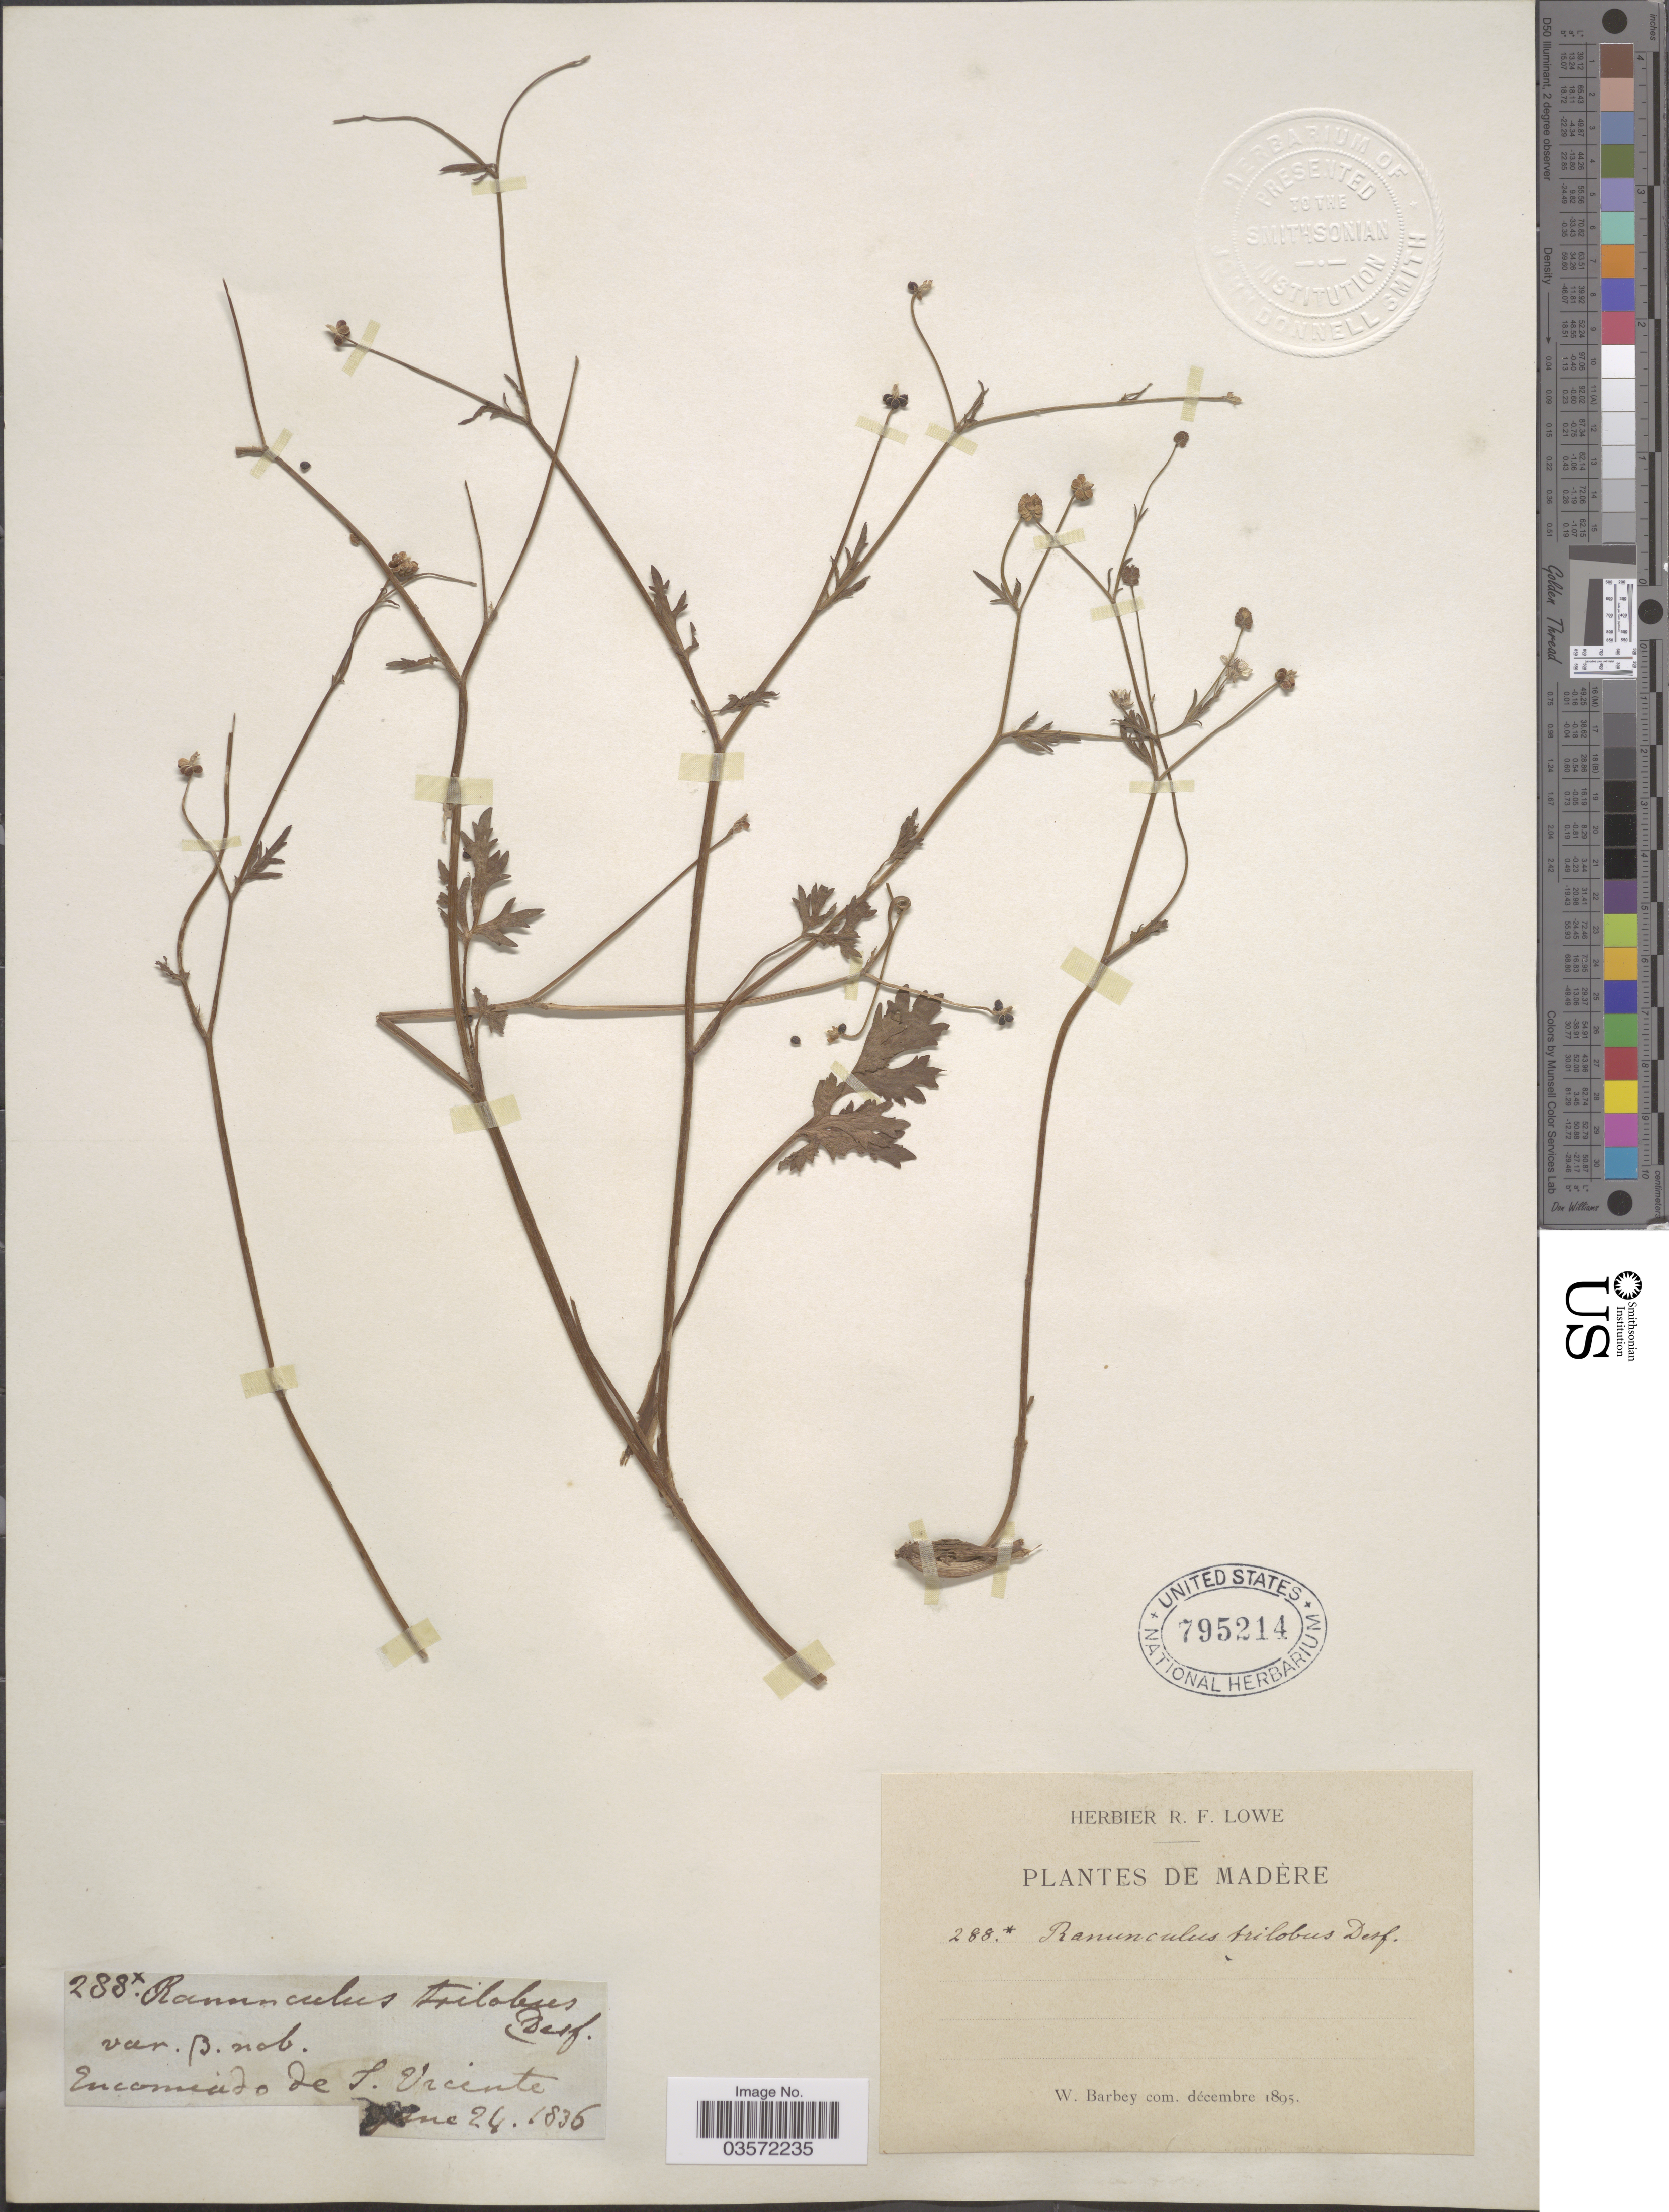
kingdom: Plantae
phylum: Tracheophyta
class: Magnoliopsida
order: Ranunculales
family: Ranunculaceae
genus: Ranunculus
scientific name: Ranunculus trilobus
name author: Desf.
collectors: ex herb. R. F. Lowe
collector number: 288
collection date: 1836-06-24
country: Portugal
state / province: Madeira (Aut. Reg.)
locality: Madère. Encomindo [interpreted] de S. Vicente.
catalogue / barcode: US 795214